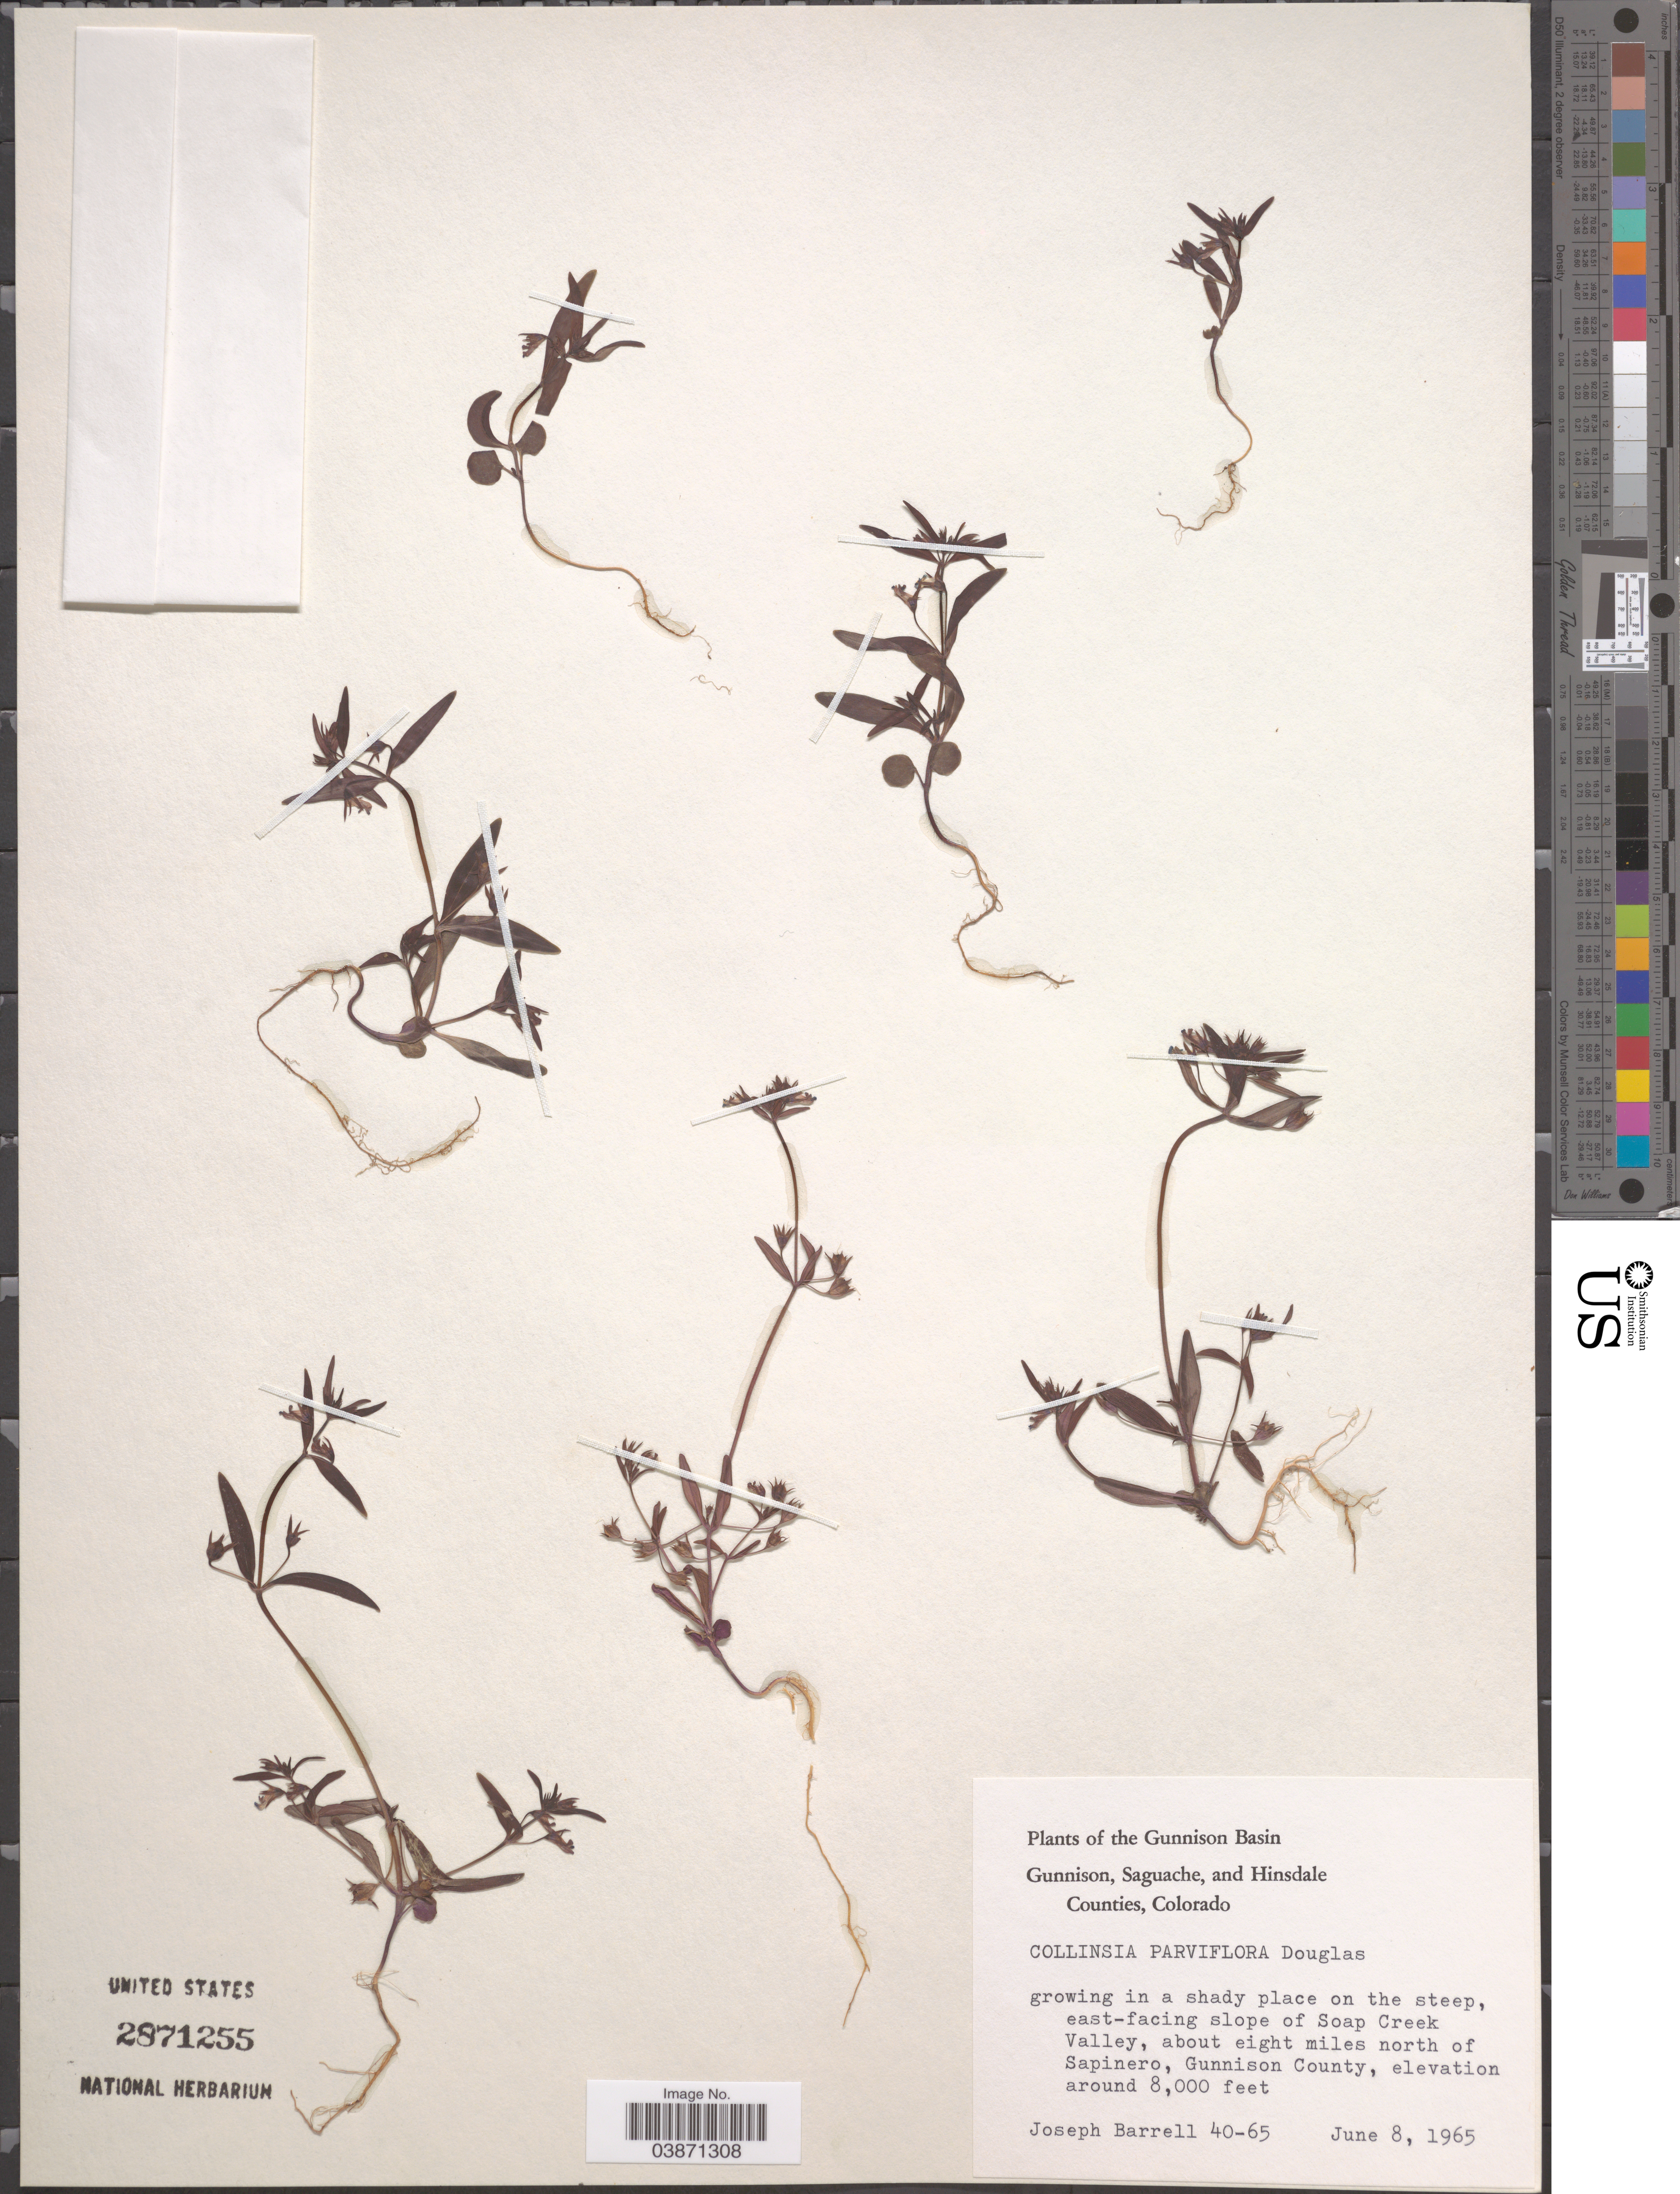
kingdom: Plantae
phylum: Tracheophyta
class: Magnoliopsida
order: Lamiales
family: Plantaginaceae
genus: Collinsia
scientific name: Collinsia parviflora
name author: Douglas ex Lindl.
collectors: J. Barrell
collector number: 40-65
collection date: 1965-06-08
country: United States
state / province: Colorado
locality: The Gunnison Basin. On the steep, east-facing slope of Soap Creek Valley, about eight miles north of Sapinero, Gunnison County.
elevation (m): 2438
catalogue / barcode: US 2871255